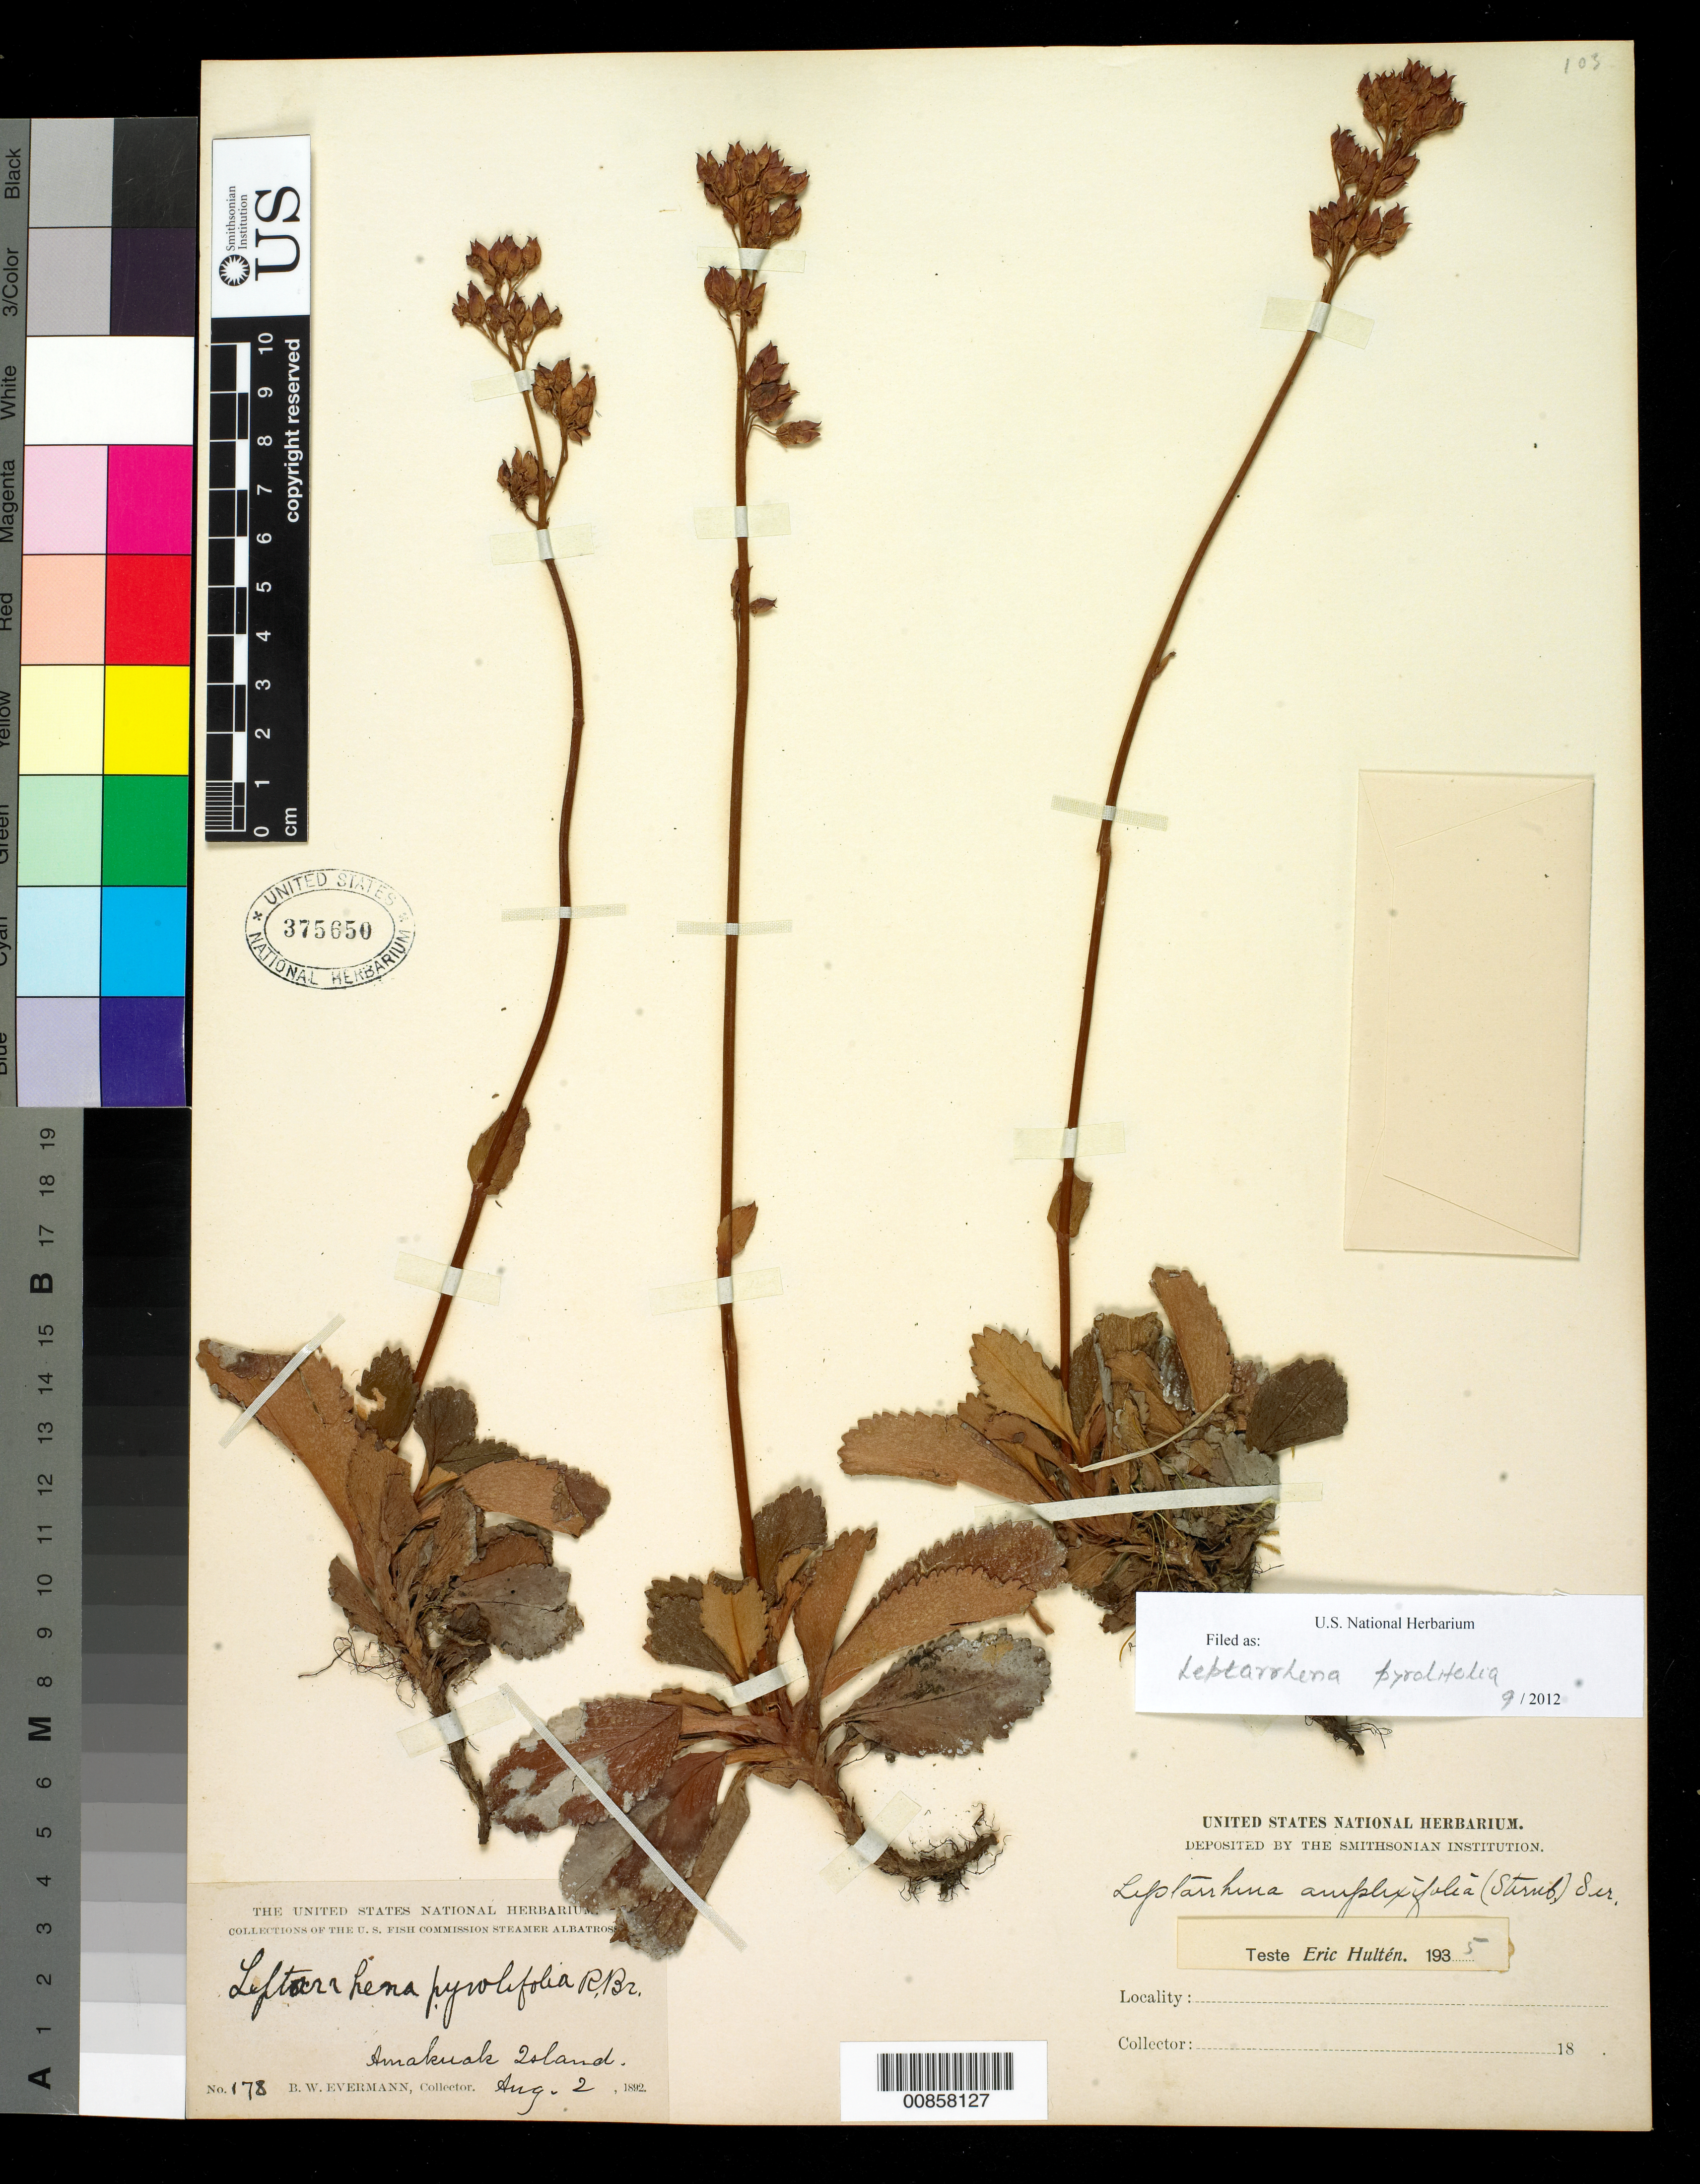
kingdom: Plantae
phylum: Tracheophyta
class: Magnoliopsida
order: Saxifragales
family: Saxifragaceae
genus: Leptarrhena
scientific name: Leptarrhena pyrolifolia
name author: (D. Don) Ser.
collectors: B. W. Evermann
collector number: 178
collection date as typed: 02 Aug 1892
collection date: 1892-08-02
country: United States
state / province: Alaska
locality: Amaknak Island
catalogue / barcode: US 375650